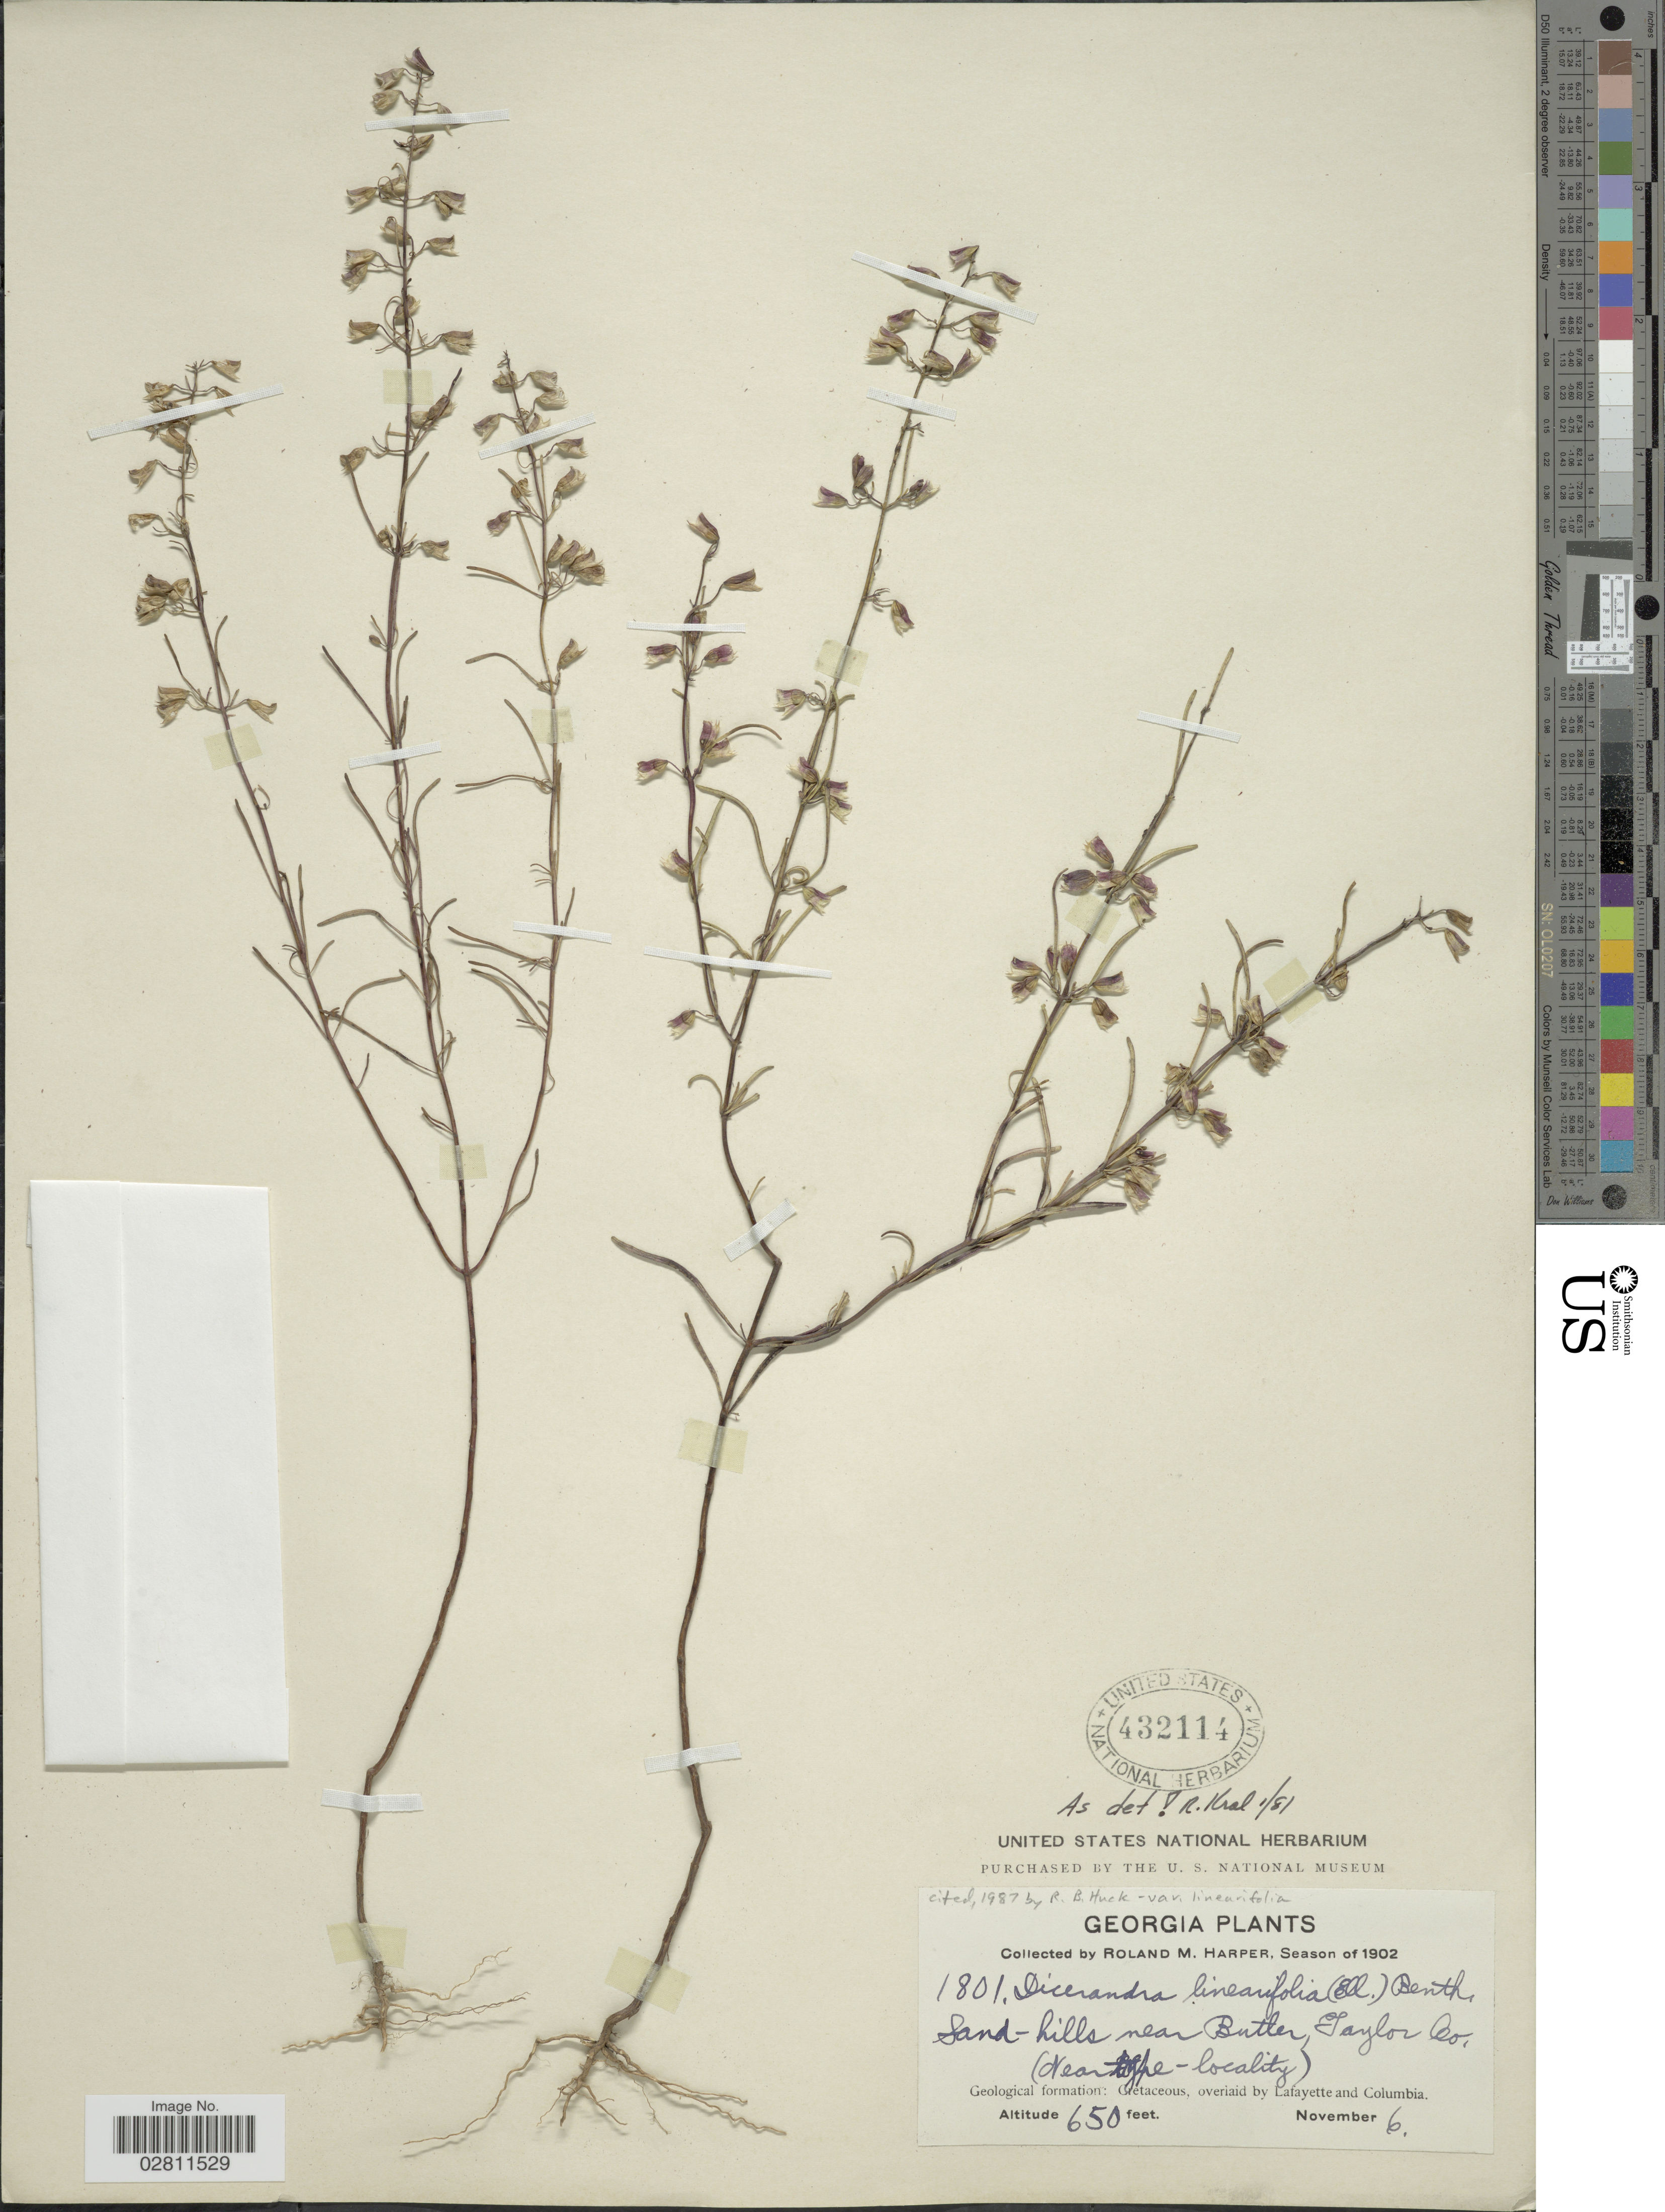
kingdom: Plantae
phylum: Tracheophyta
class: Magnoliopsida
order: Lamiales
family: Lamiaceae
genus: Dicerandra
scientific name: Dicerandra linearifolia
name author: (Elliott) Benth.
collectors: R. M. Harper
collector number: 1801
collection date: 1902-11-06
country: United States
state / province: Georgia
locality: Sand-hills near Butler, Taylor Co. Geological formation: Cretaceous, overlaid by Lafayette and Columbia.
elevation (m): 198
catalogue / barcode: US 432114